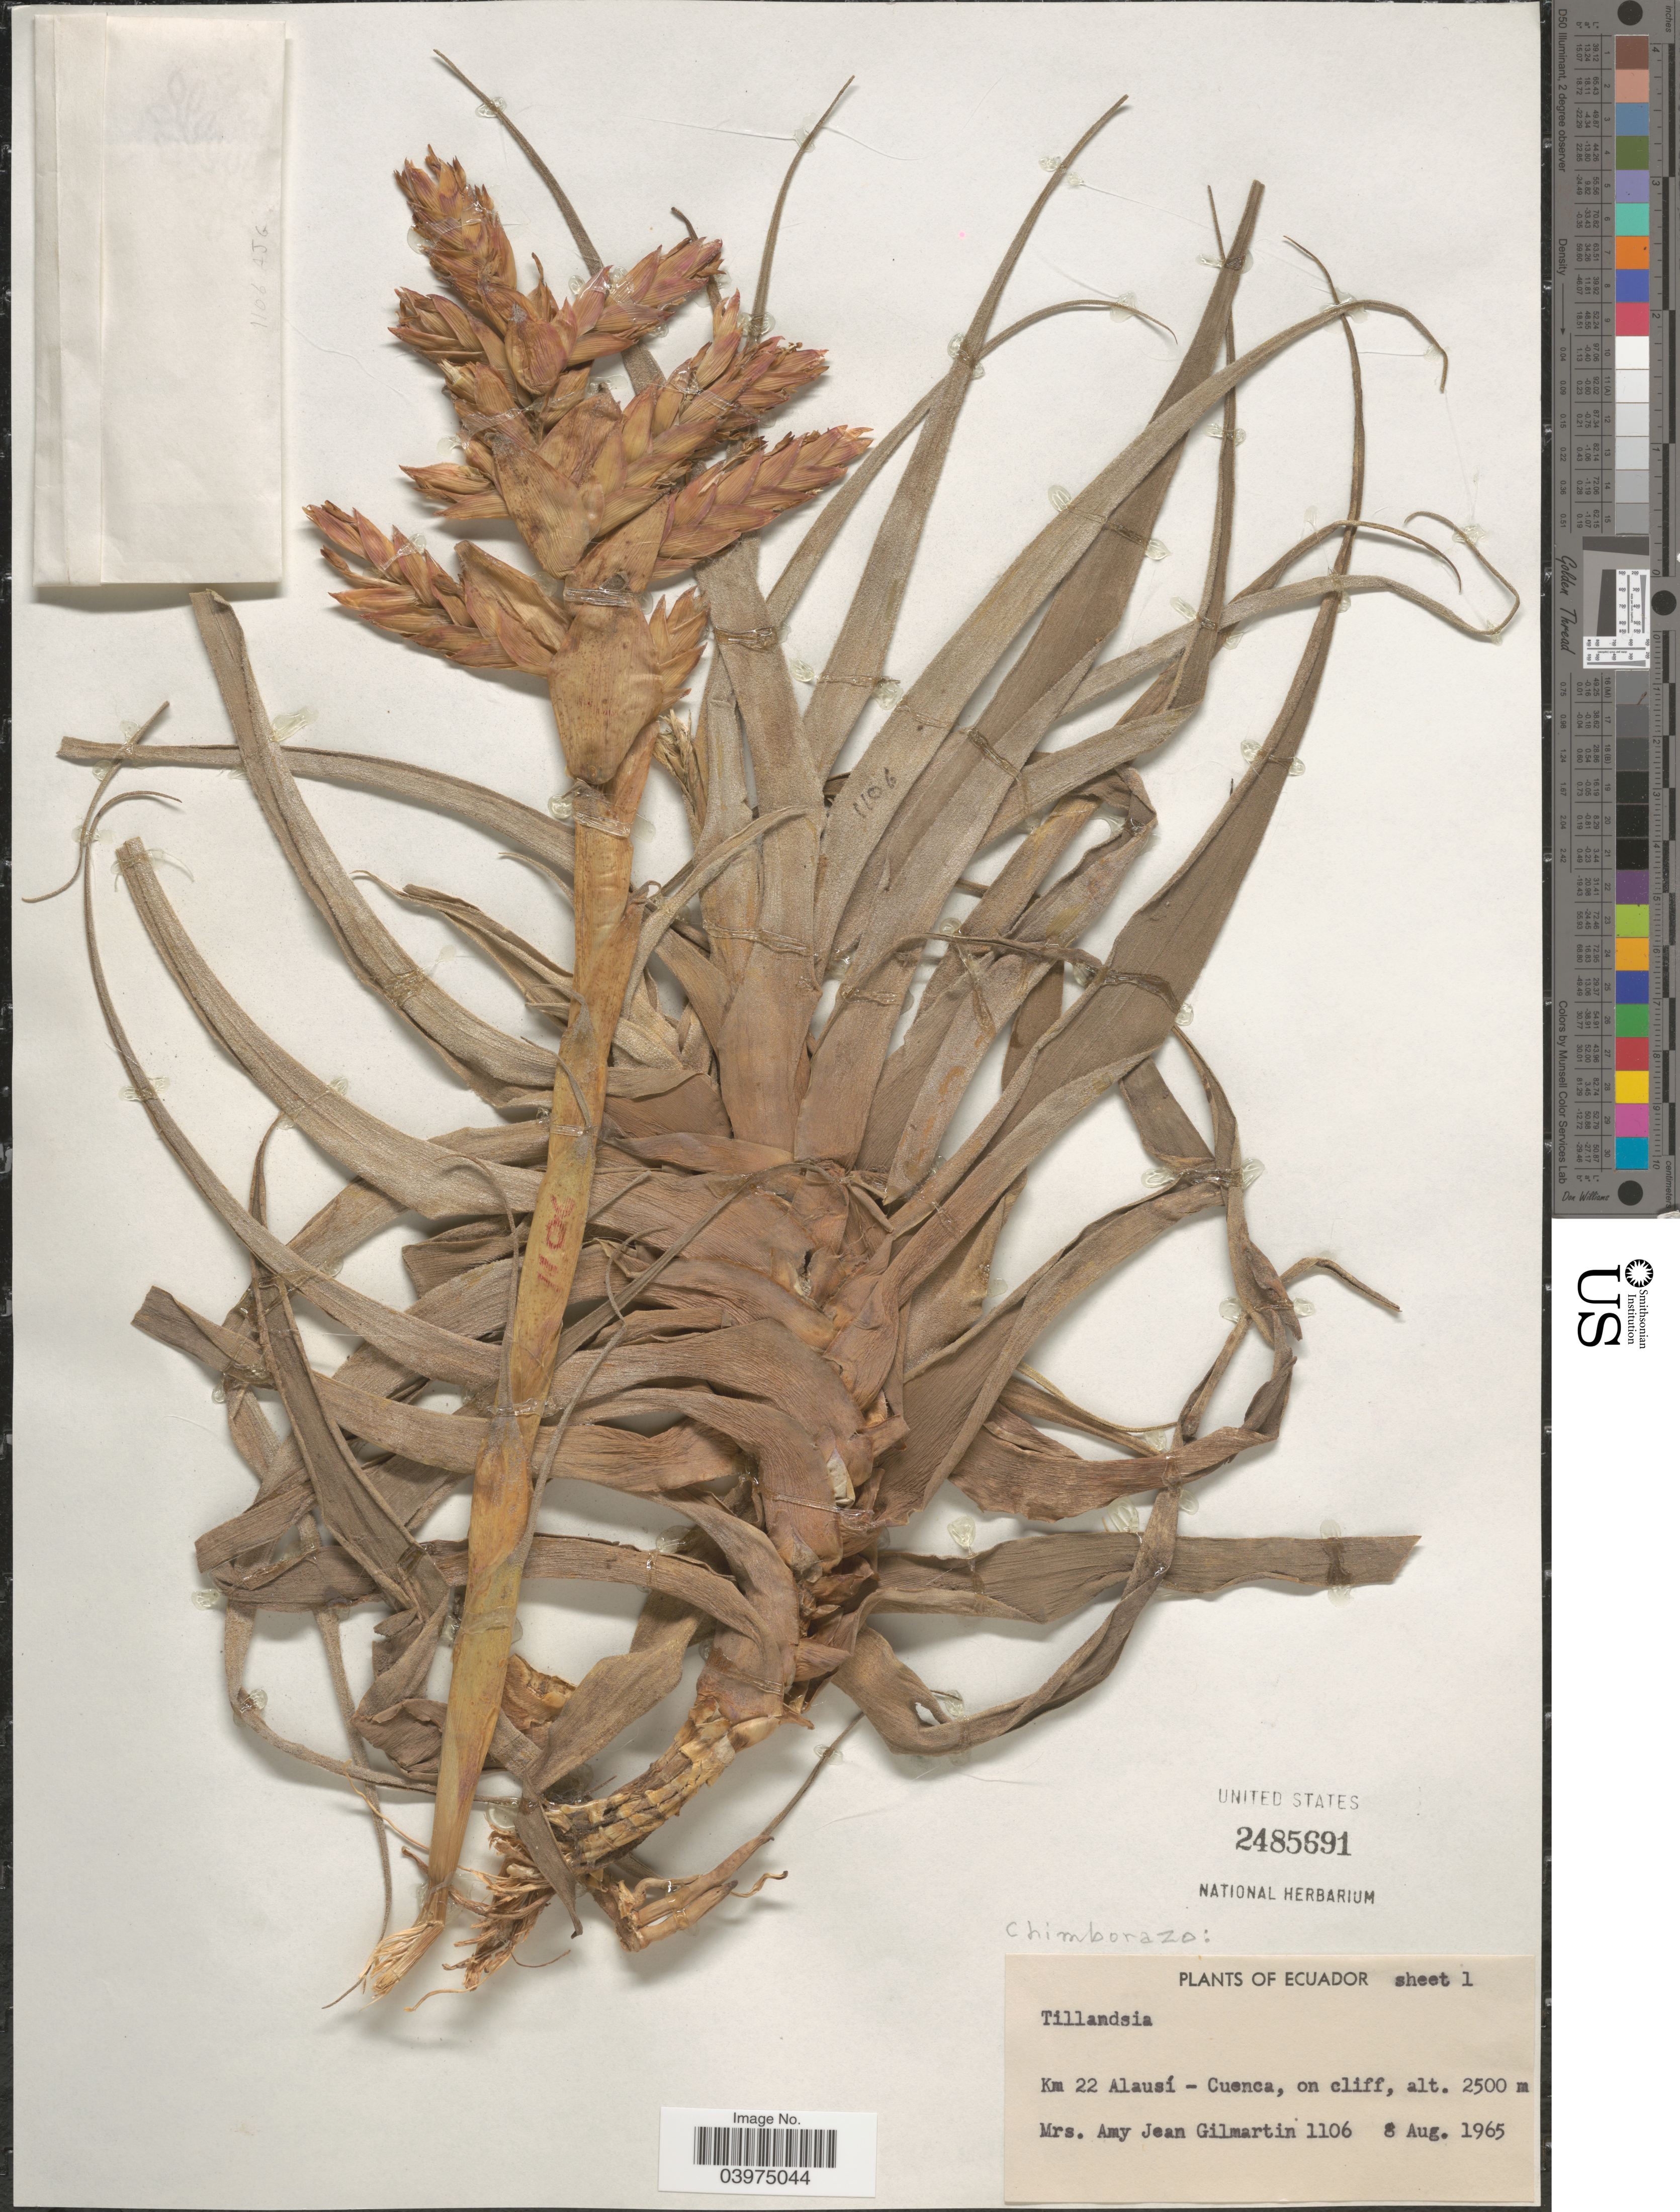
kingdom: Plantae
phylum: Tracheophyta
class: Liliopsida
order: Poales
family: Bromeliaceae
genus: Tillandsia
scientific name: Tillandsia sp.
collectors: A. J. Gilmartin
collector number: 1106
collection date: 1965-08-08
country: Ecuador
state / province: Chimborazo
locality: Km 22 Alausí - Cuenca, on cliff.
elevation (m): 2500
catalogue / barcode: US 2485691